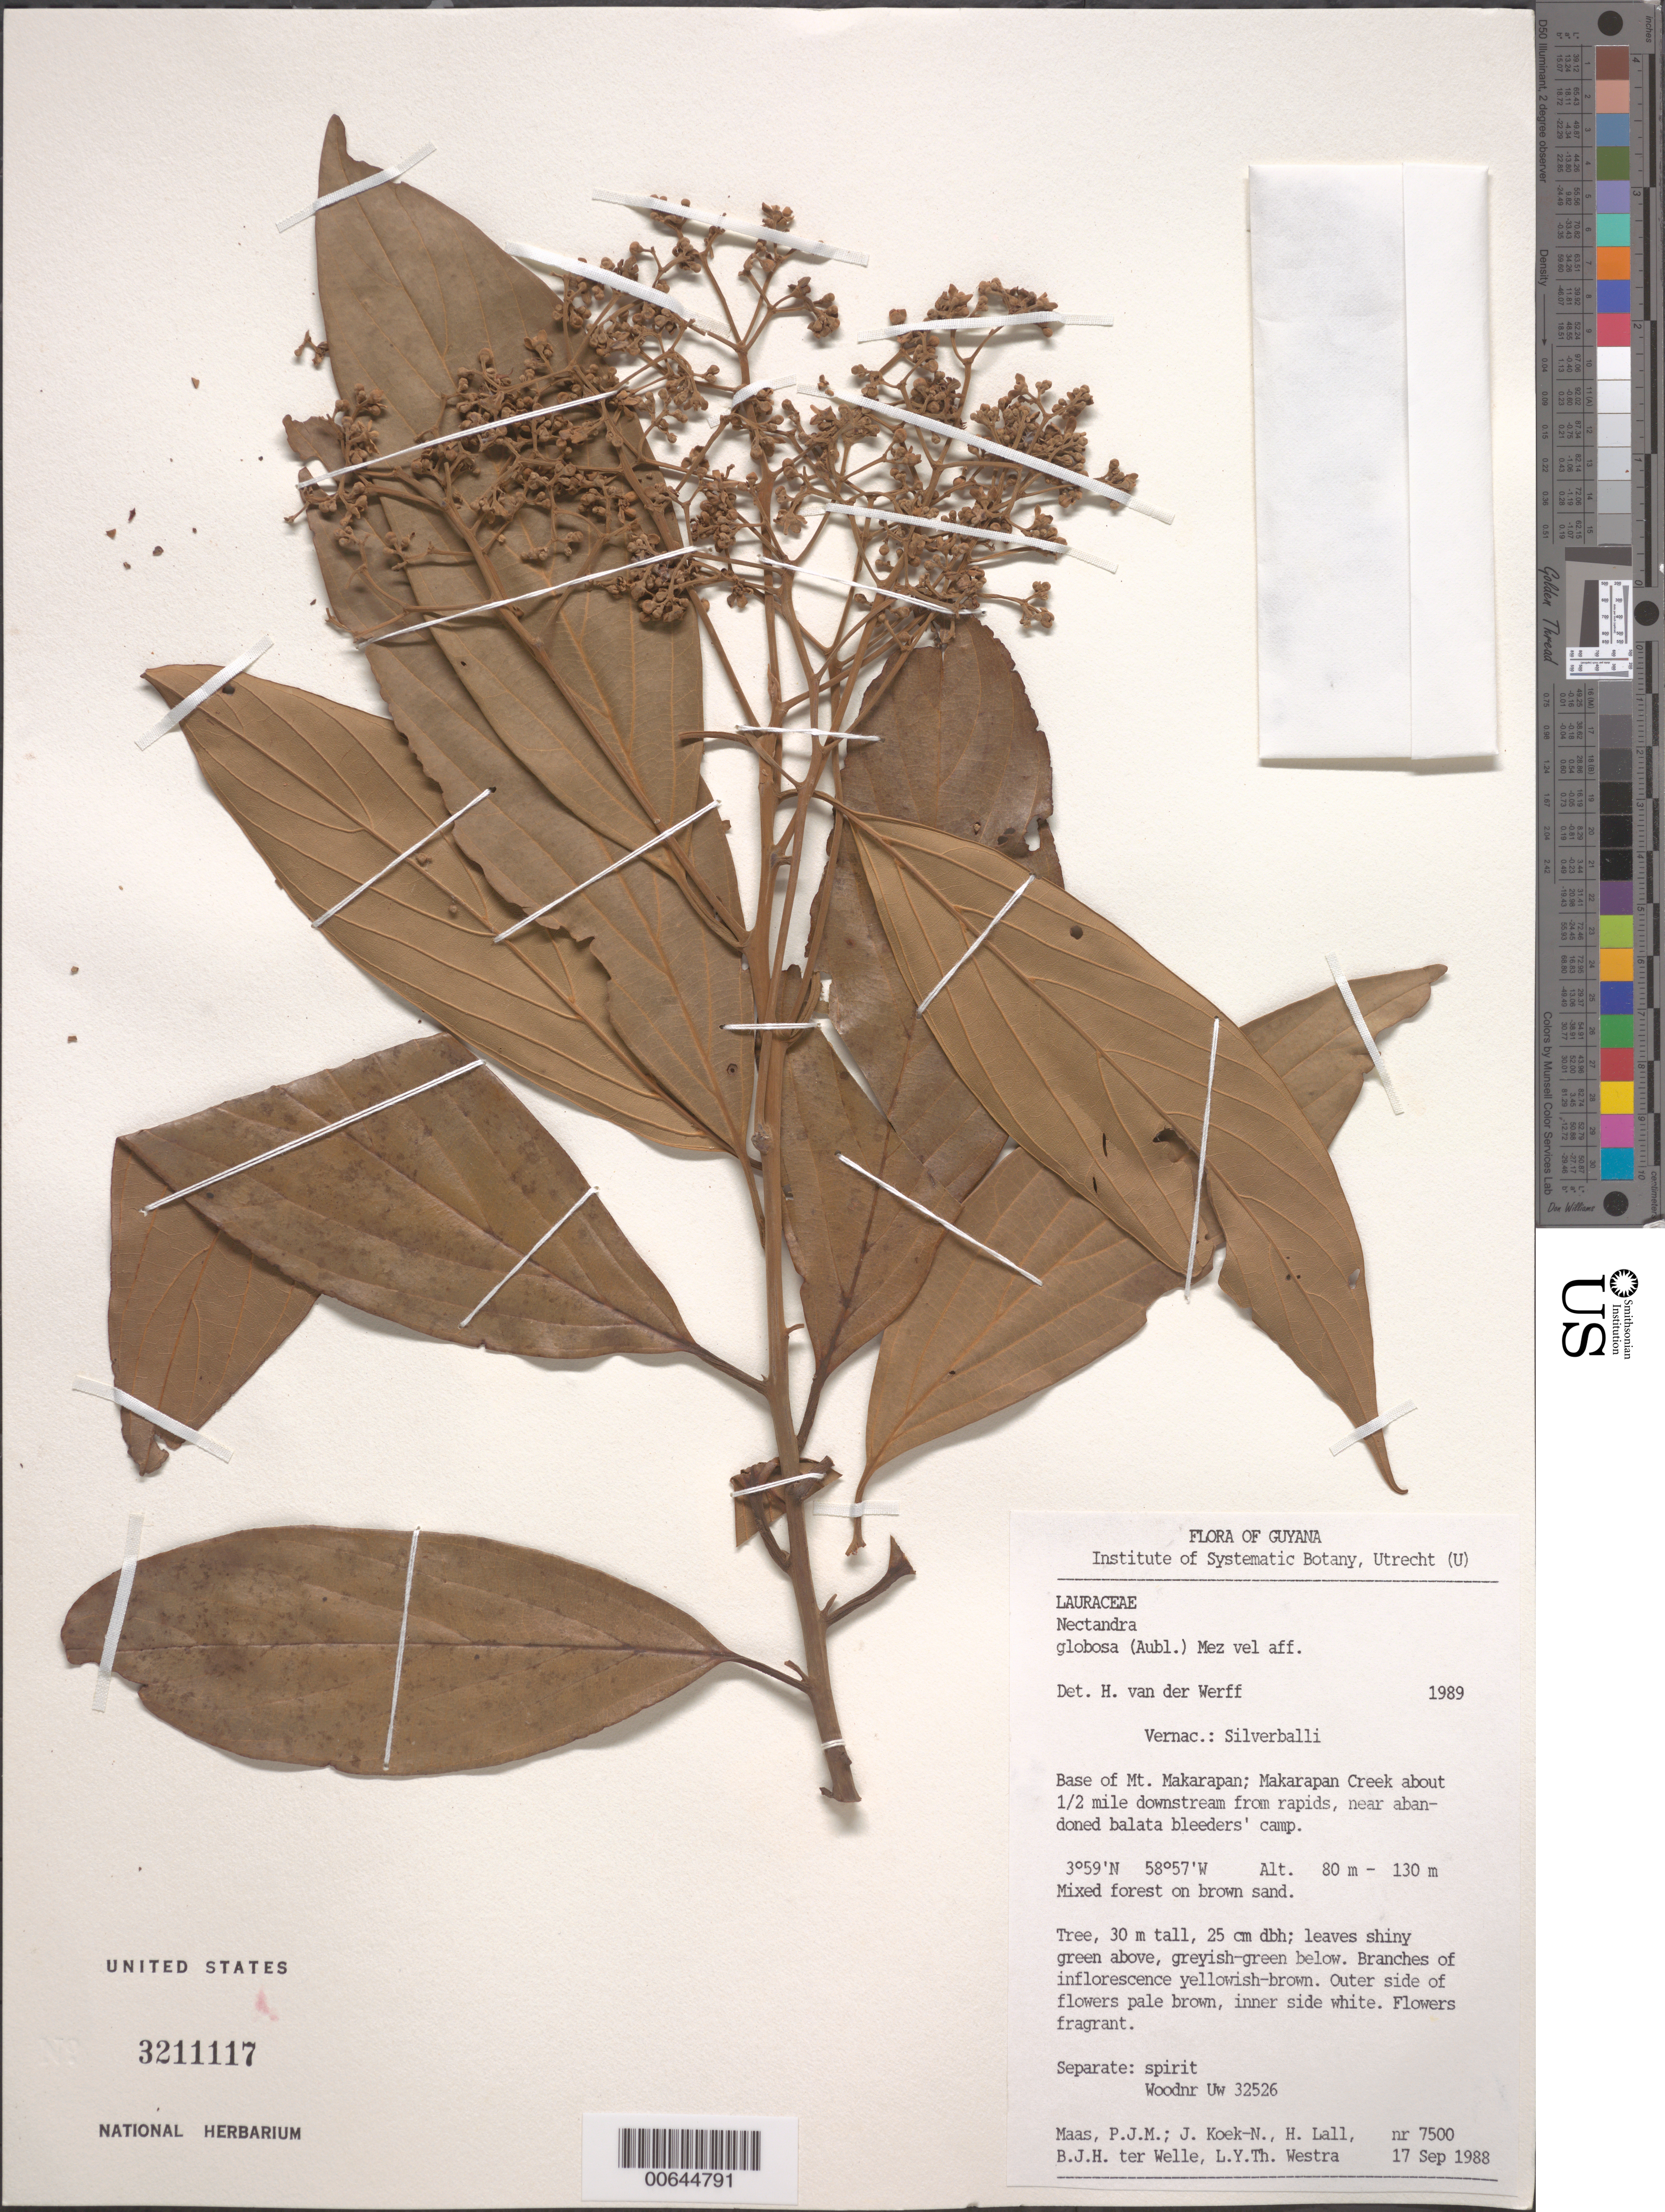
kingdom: Plantae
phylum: Tracheophyta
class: Magnoliopsida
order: Laurales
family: Lauraceae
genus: Nectandra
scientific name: Nectandra globosa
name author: (Aubl.) Mez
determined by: van der Werff, H., (MO), Missouri Botanical Garden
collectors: P. Maas, J. Koek-Noorman, H. Lall, B. Welle & L. Y. T. Westra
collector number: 7500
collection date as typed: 17-Sep-88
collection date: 1988-09-17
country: Guyana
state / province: U. Takutu-U. Essequibo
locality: Mt. Makarapan, base; Makarapan Creek, about 1/2 mile downstream from rapids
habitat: Near abandoned balata breeders' camp. Mixed forest on brown sand.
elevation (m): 80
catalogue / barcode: US 3211117